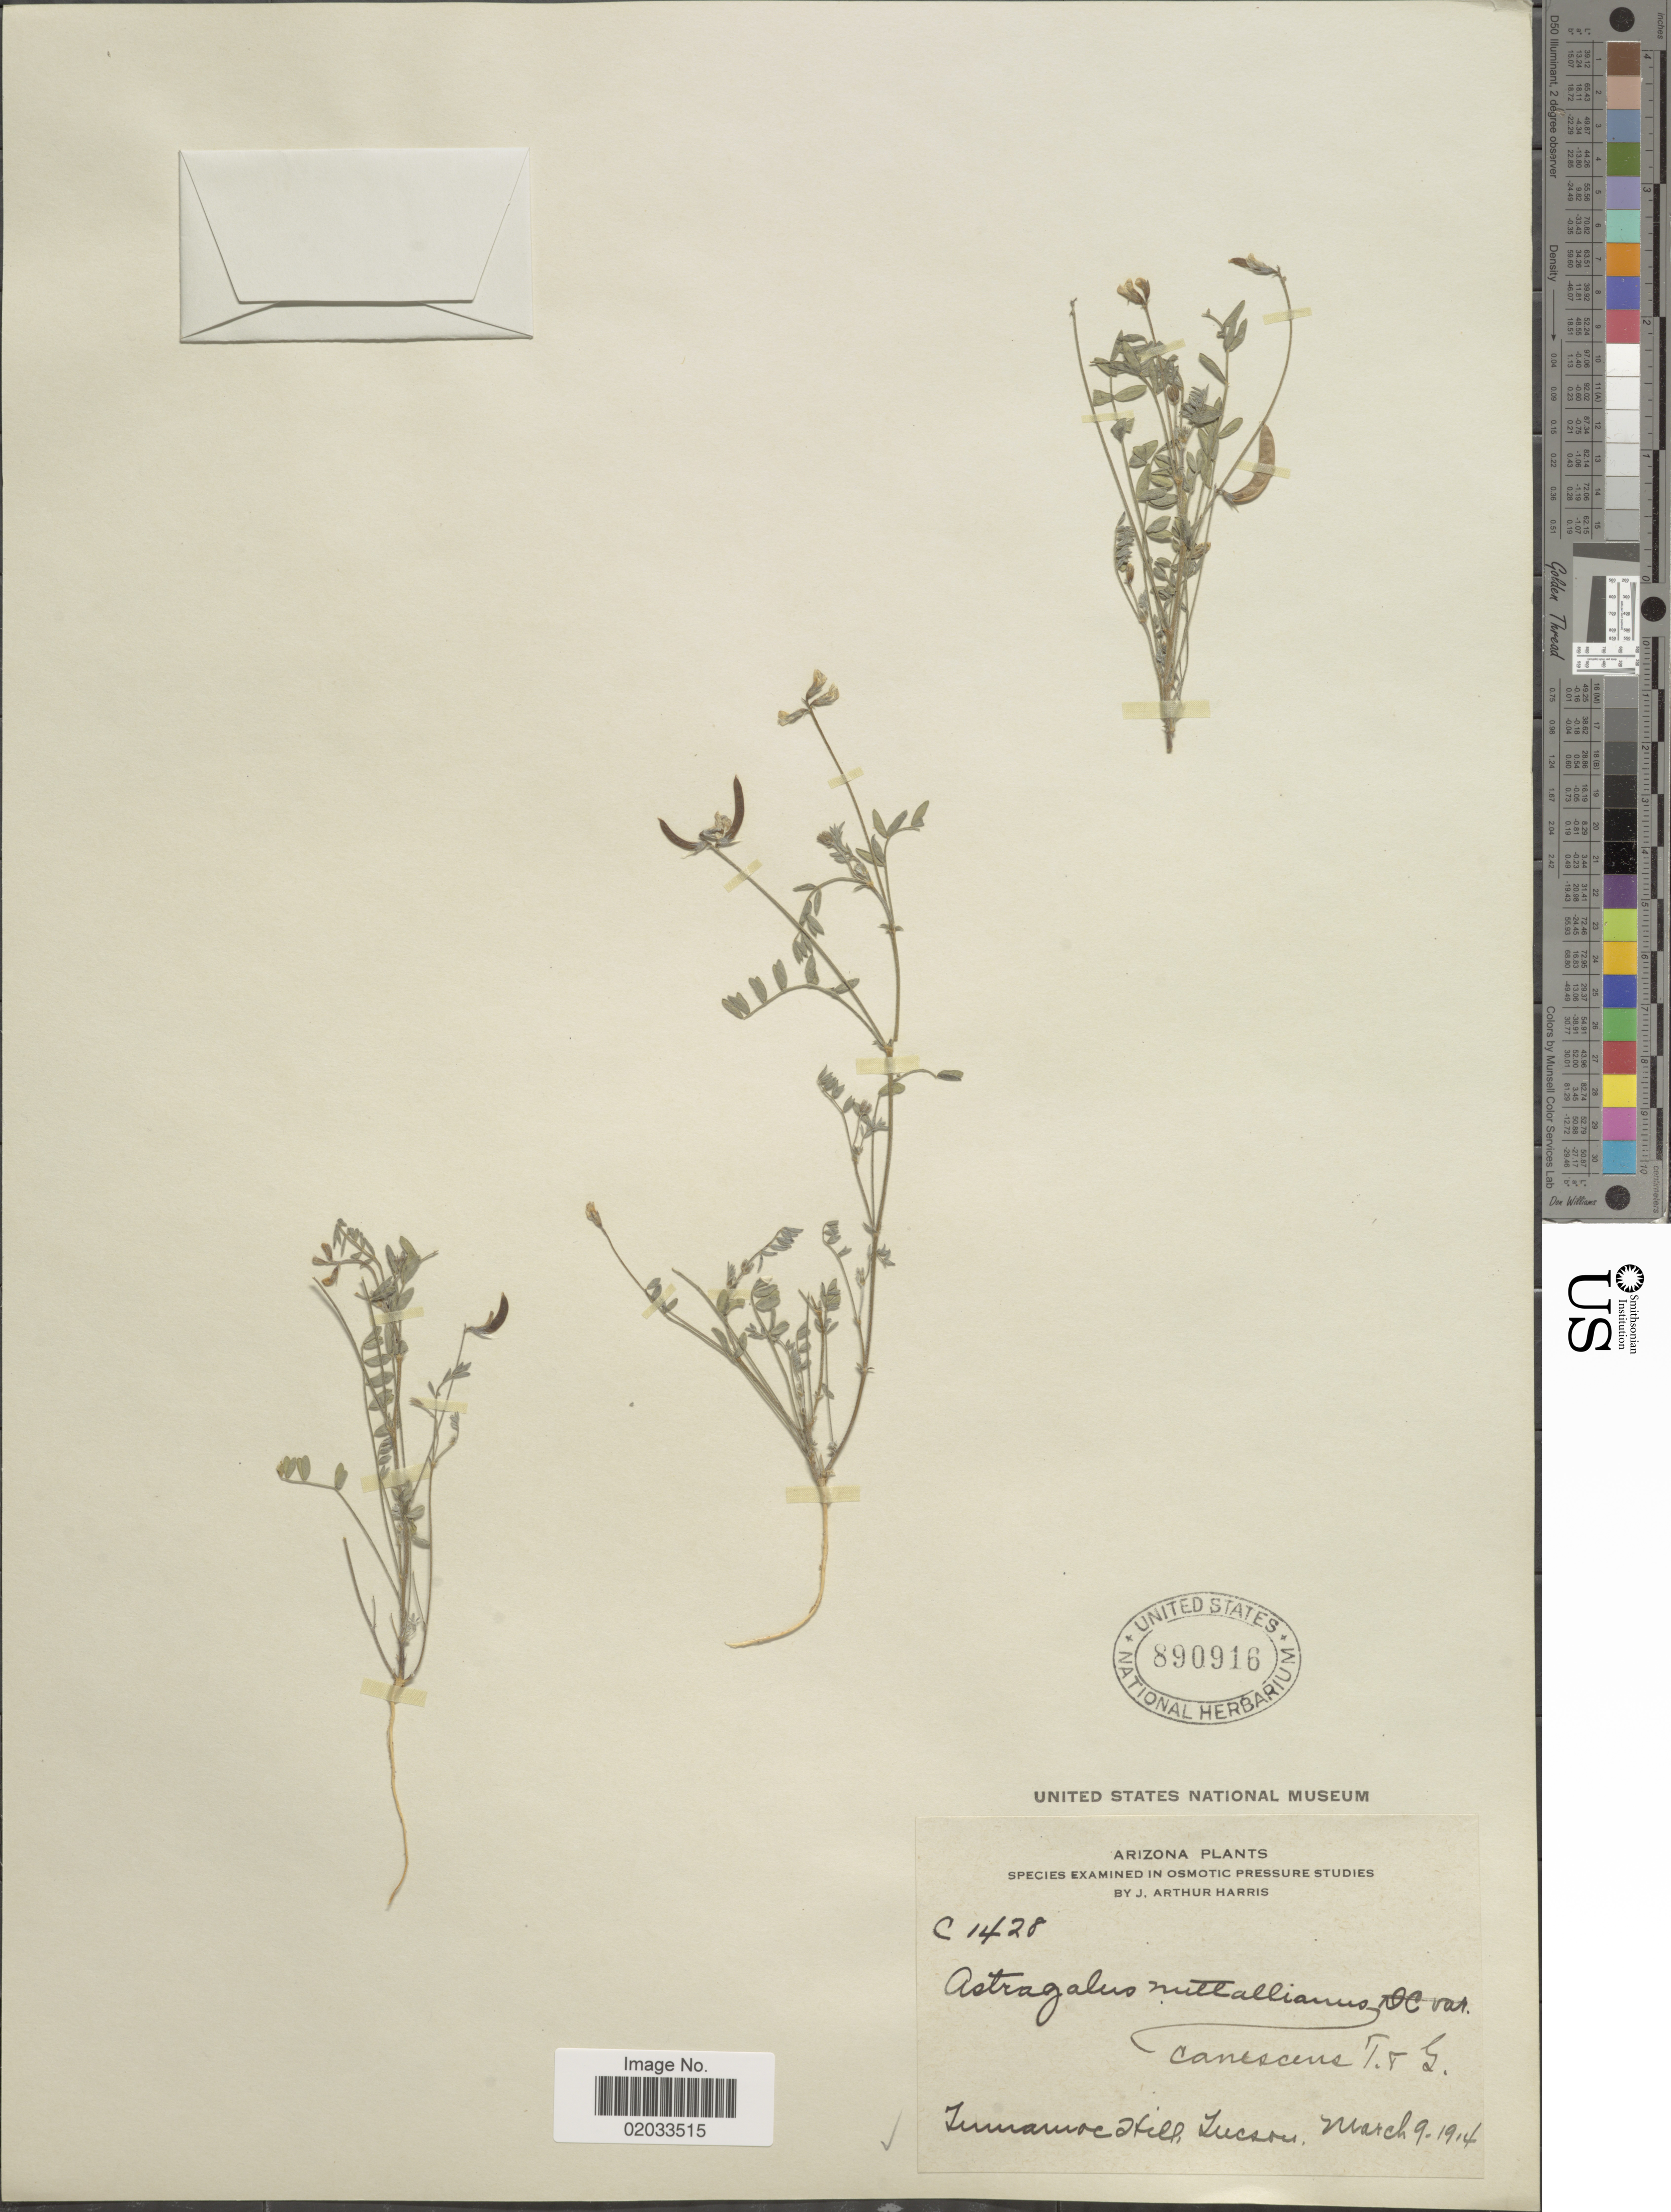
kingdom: Plantae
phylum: Tracheophyta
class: Magnoliopsida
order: Fabales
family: Fabaceae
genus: Astragalus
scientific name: Astragalus emoryanus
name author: (Rydb.) Cory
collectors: J. A. Harris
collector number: C1428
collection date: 1914-03-09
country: United States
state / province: Arizona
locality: Tumamoc Hill, Tucson.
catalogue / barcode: US 890916